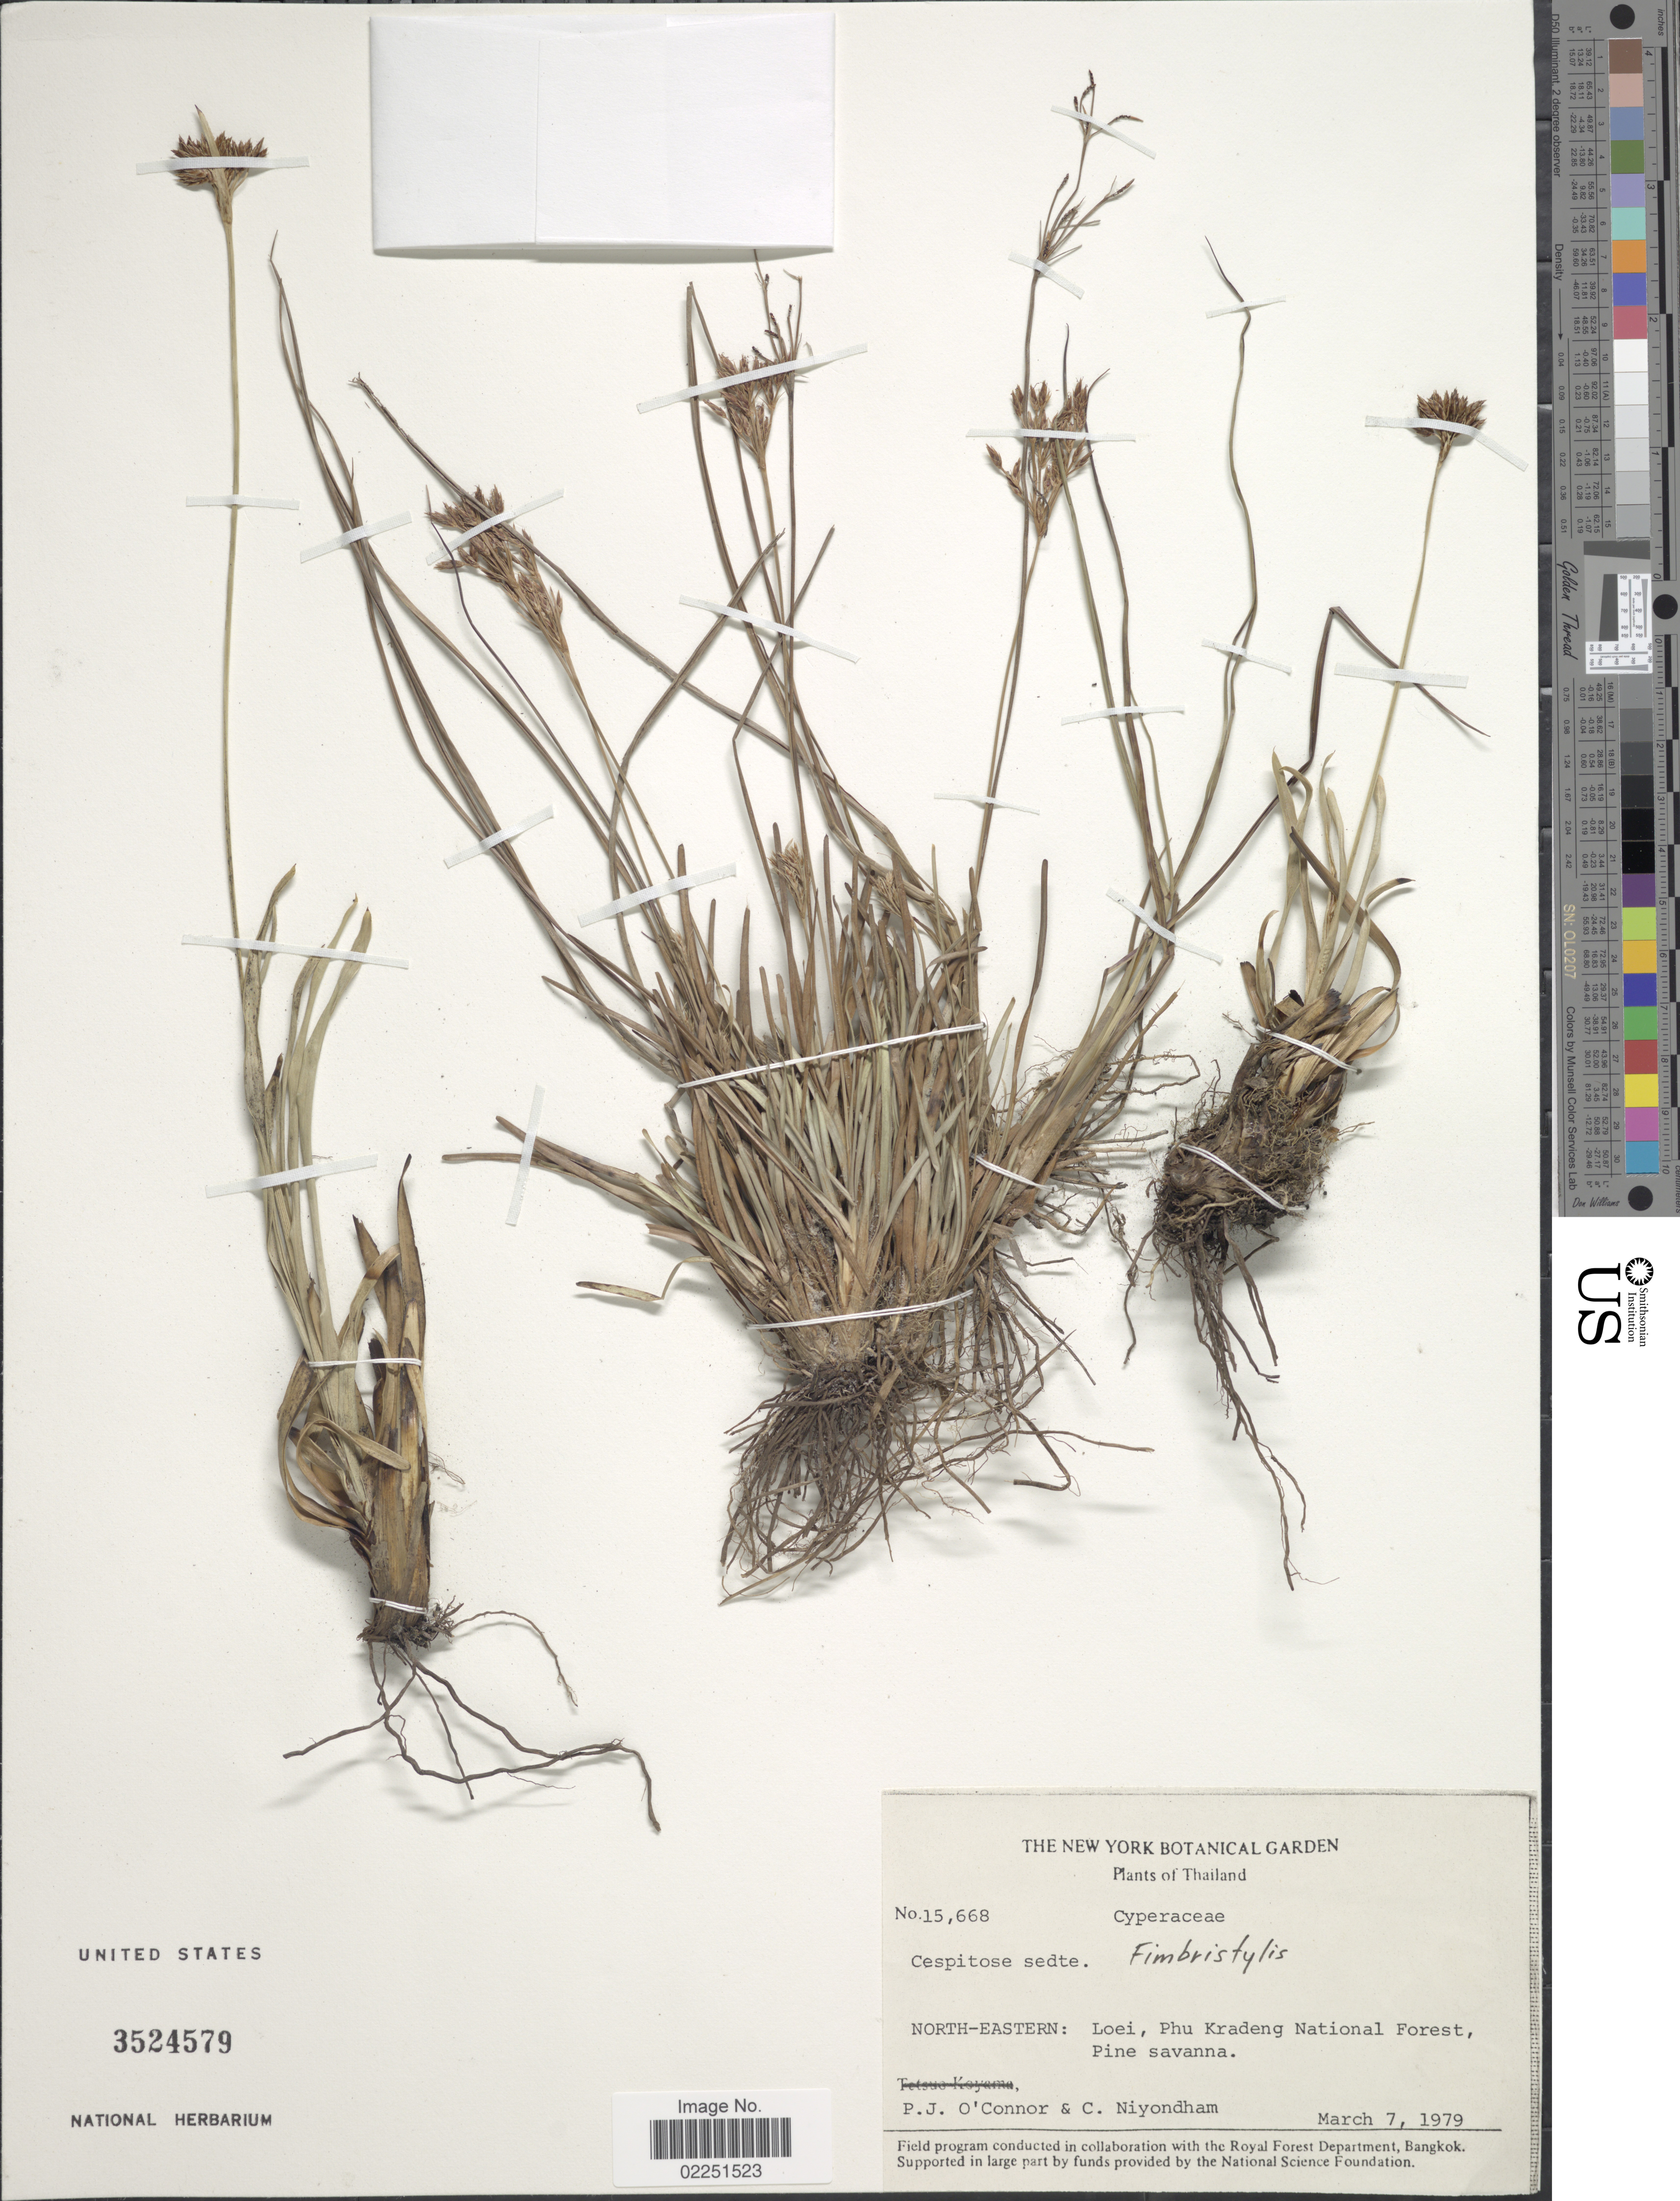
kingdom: Plantae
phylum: Tracheophyta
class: Liliopsida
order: Poales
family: Cyperaceae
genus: Fimbristylis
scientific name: Fimbristylis fusca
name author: (Nees) Benth. ex C.B. Clarke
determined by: Strong, Mark T., (BOT), Smithsonian Institution - National Museum of Natural History (UNITED STATES)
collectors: P. O'Connor & C. Niyondham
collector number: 15668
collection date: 1979-03-07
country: Thailand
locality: North- Eastern: Loei, Phu Kradeng National Forest, Pine savanna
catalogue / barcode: US 3524579